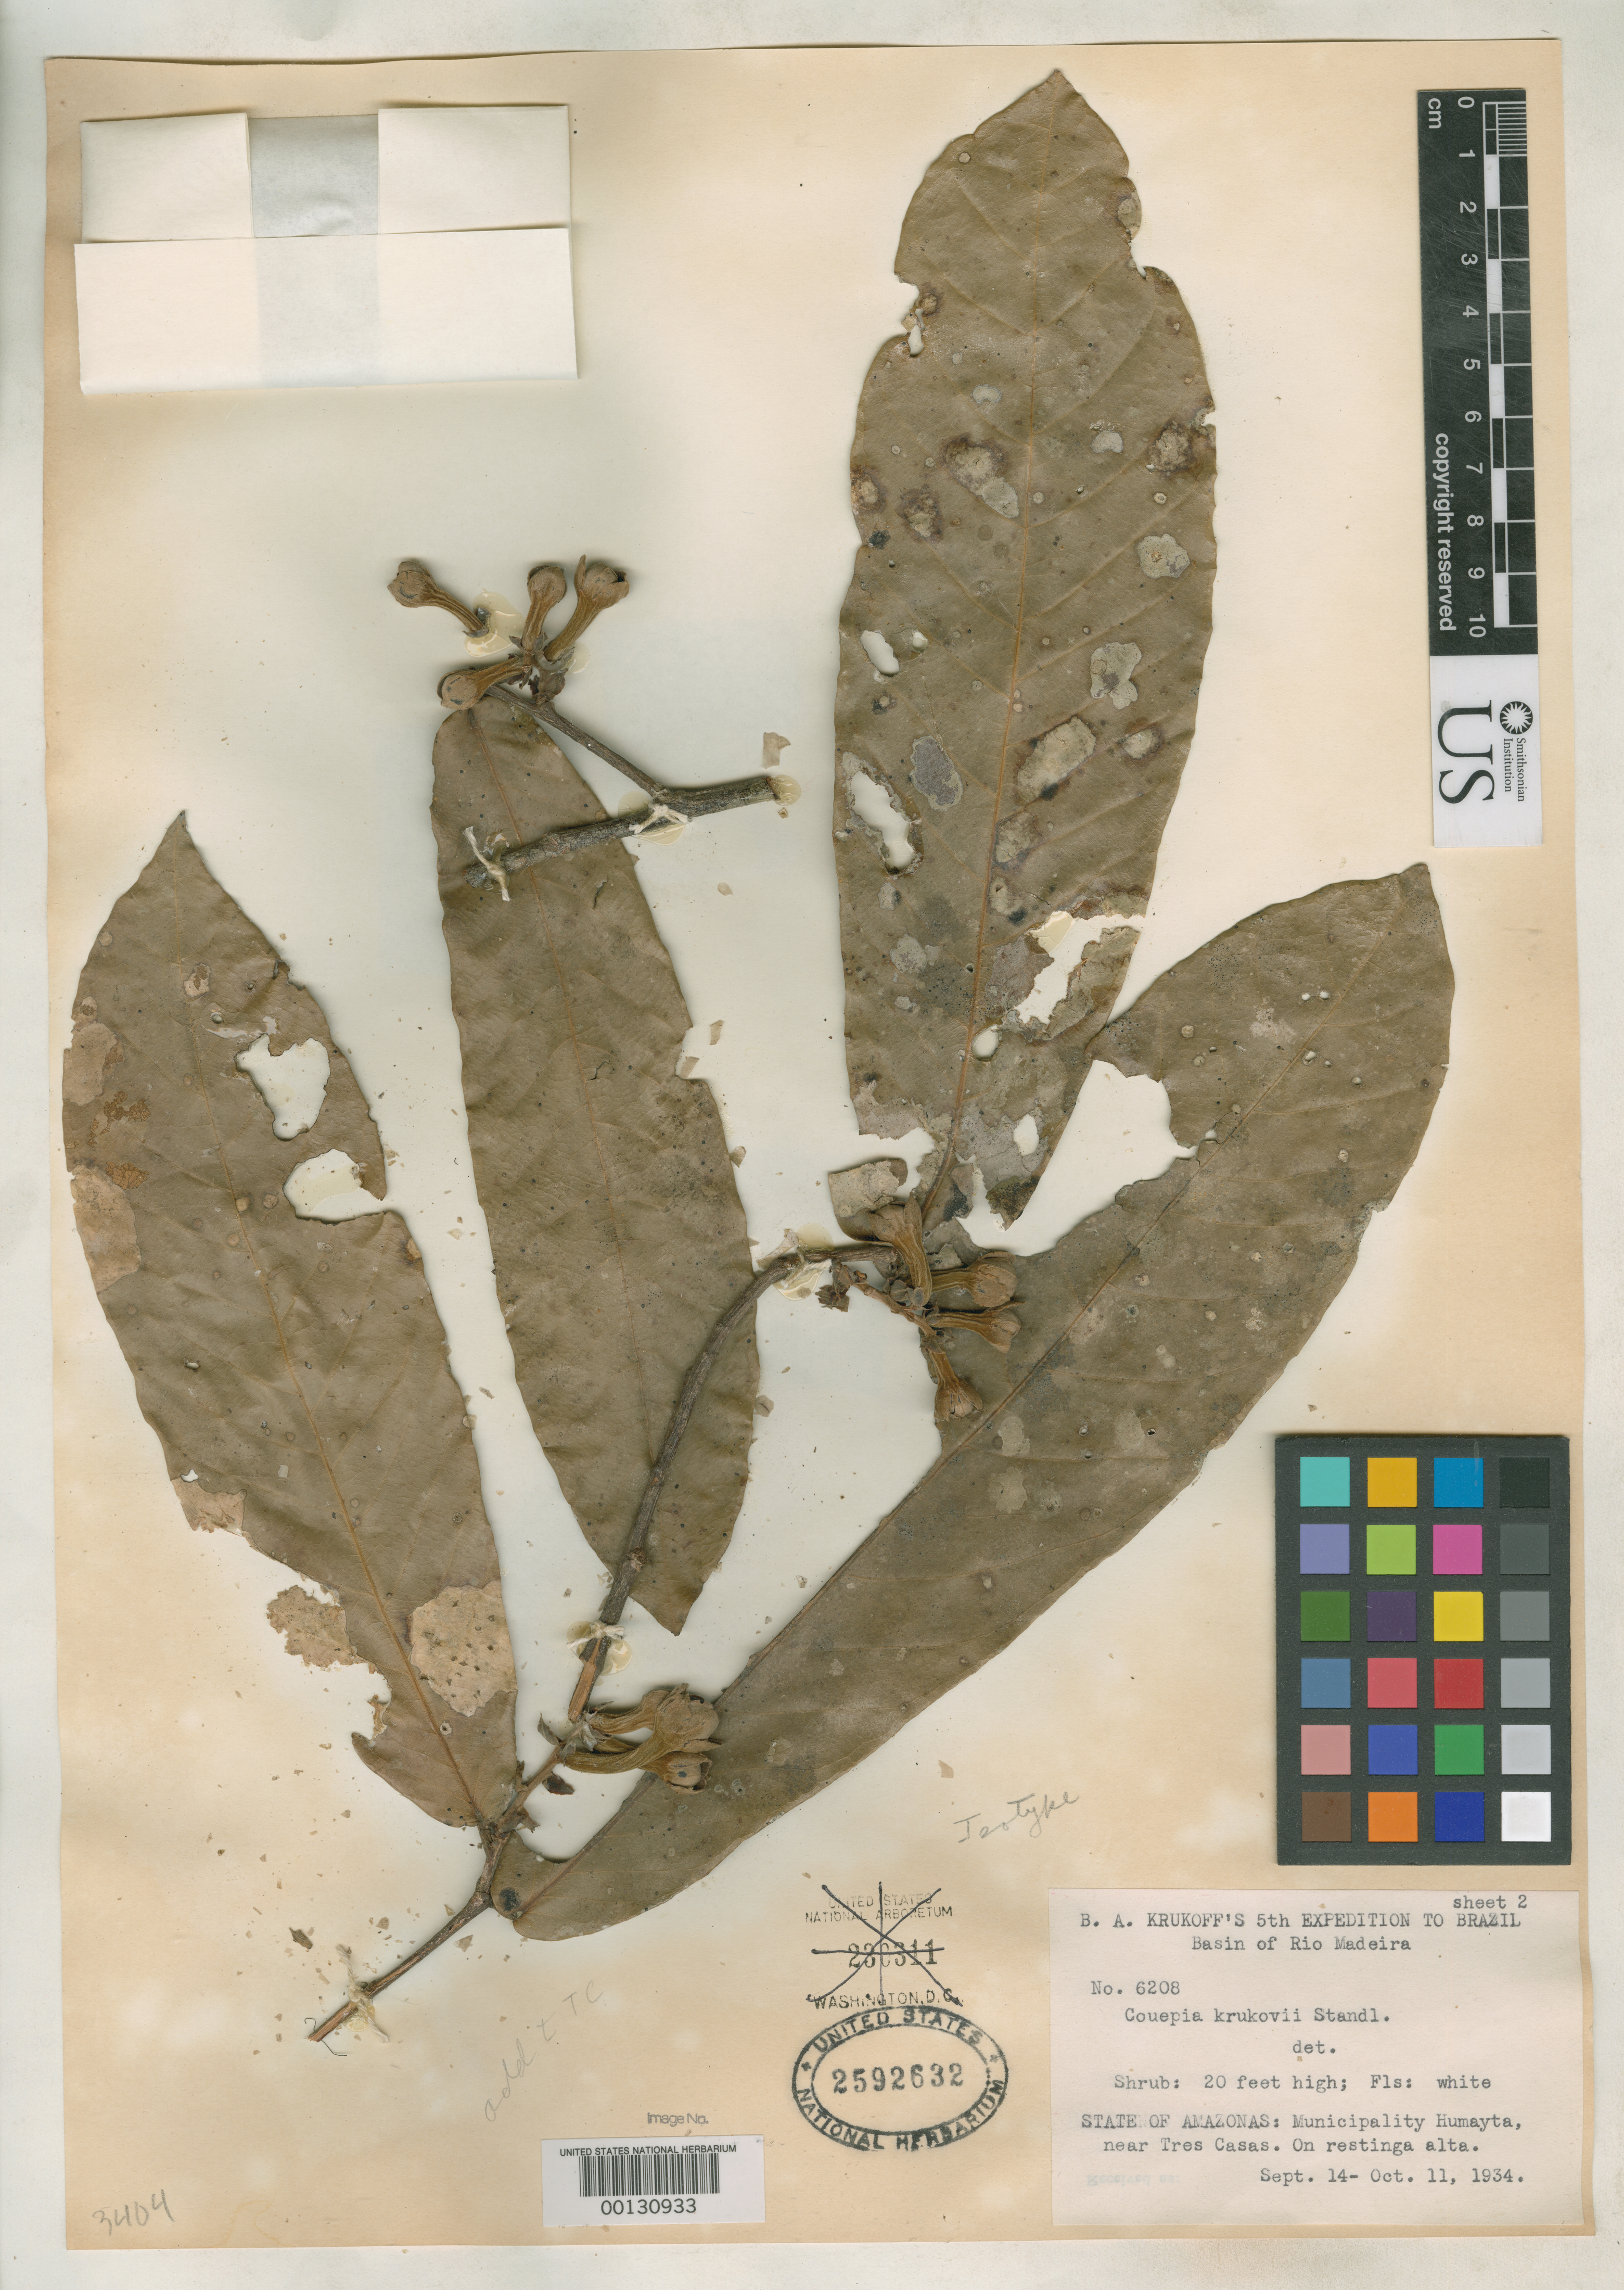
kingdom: Plantae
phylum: Tracheophyta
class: Magnoliopsida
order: Malpighiales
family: Chrysobalanaceae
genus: Couepia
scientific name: Couepia krukovii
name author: Standl.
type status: Isotype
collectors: B. A. Krukoff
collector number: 6208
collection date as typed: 14 Sep 1934 to 11 Oct 1934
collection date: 1934-09-14/1934-10-11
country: Brazil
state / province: Amazonas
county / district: Humaitá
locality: Near Trescasas.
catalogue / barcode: US 2592632